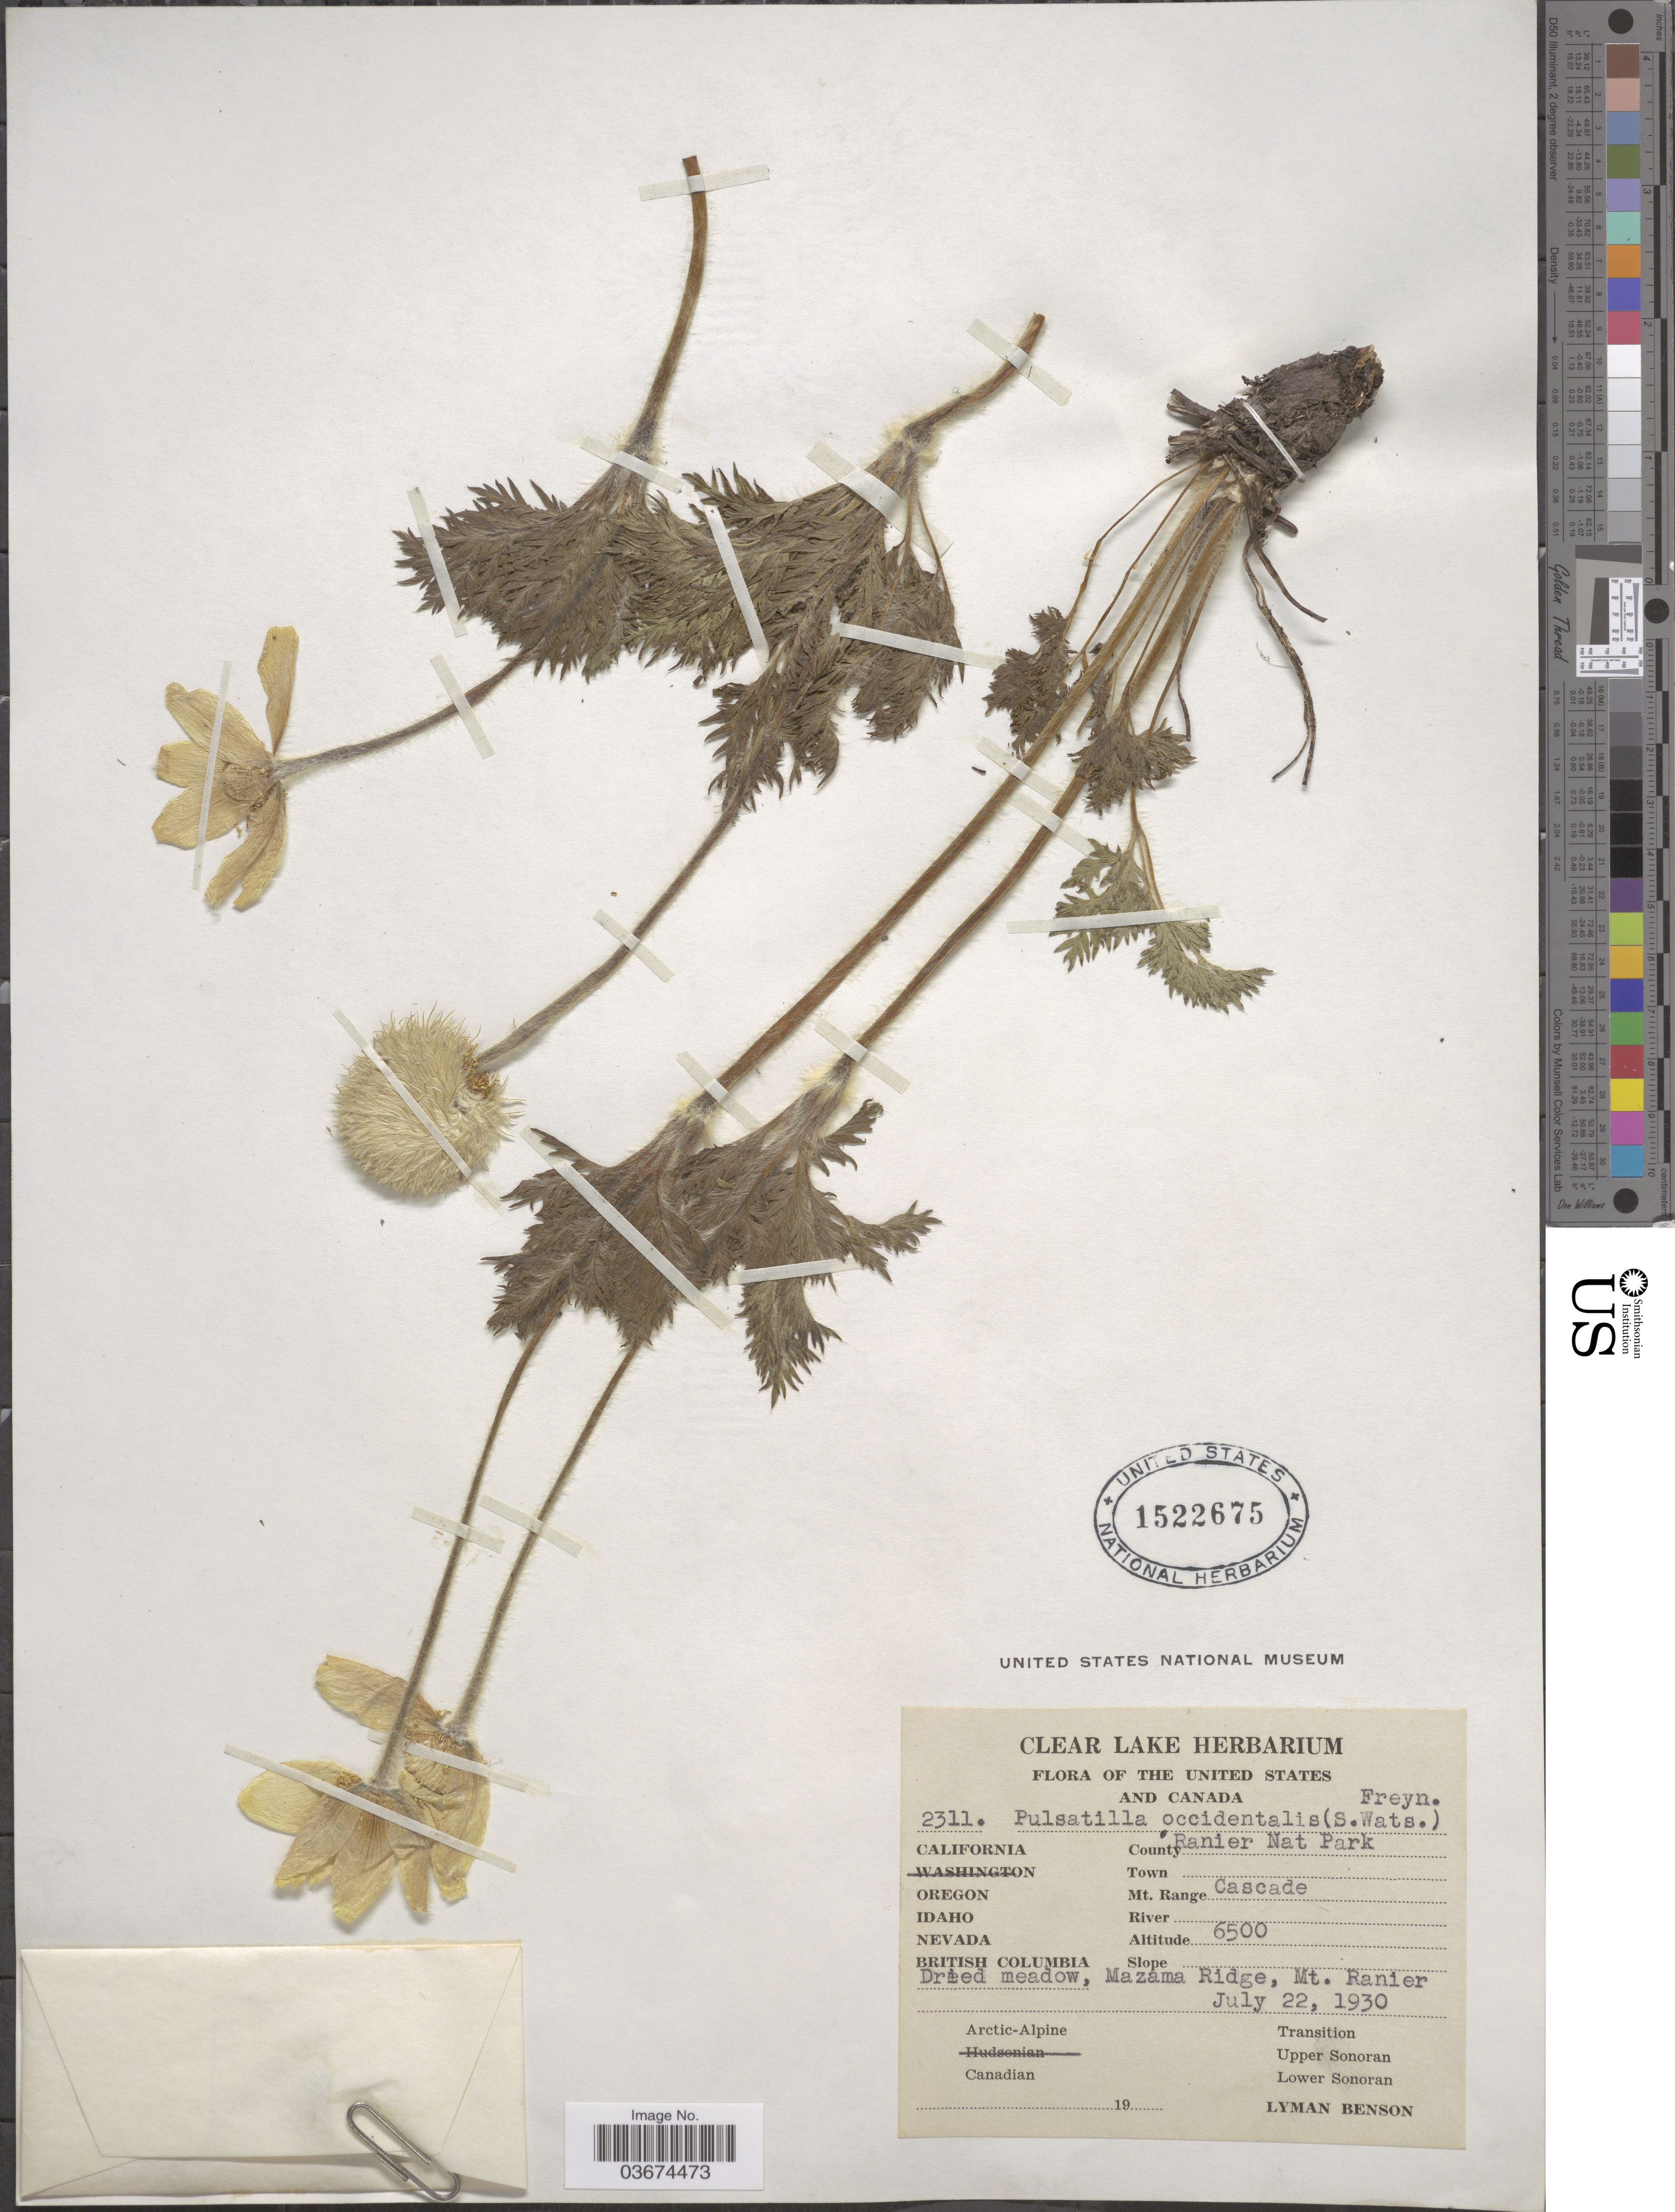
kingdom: Plantae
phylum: Tracheophyta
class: Magnoliopsida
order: Ranunculales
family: Ranunculaceae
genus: Pulsatilla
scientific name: Pulsatilla occidentalis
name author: (S. Watson) Freyn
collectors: L. D. Benson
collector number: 2311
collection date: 1930-07-22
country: United States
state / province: Washington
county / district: Lewis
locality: Ranier Nat Park. Mt. Range Cascade. Mazama Ridge, Mt. Ranier. Hudsonian [unsure placement]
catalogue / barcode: US 1522675